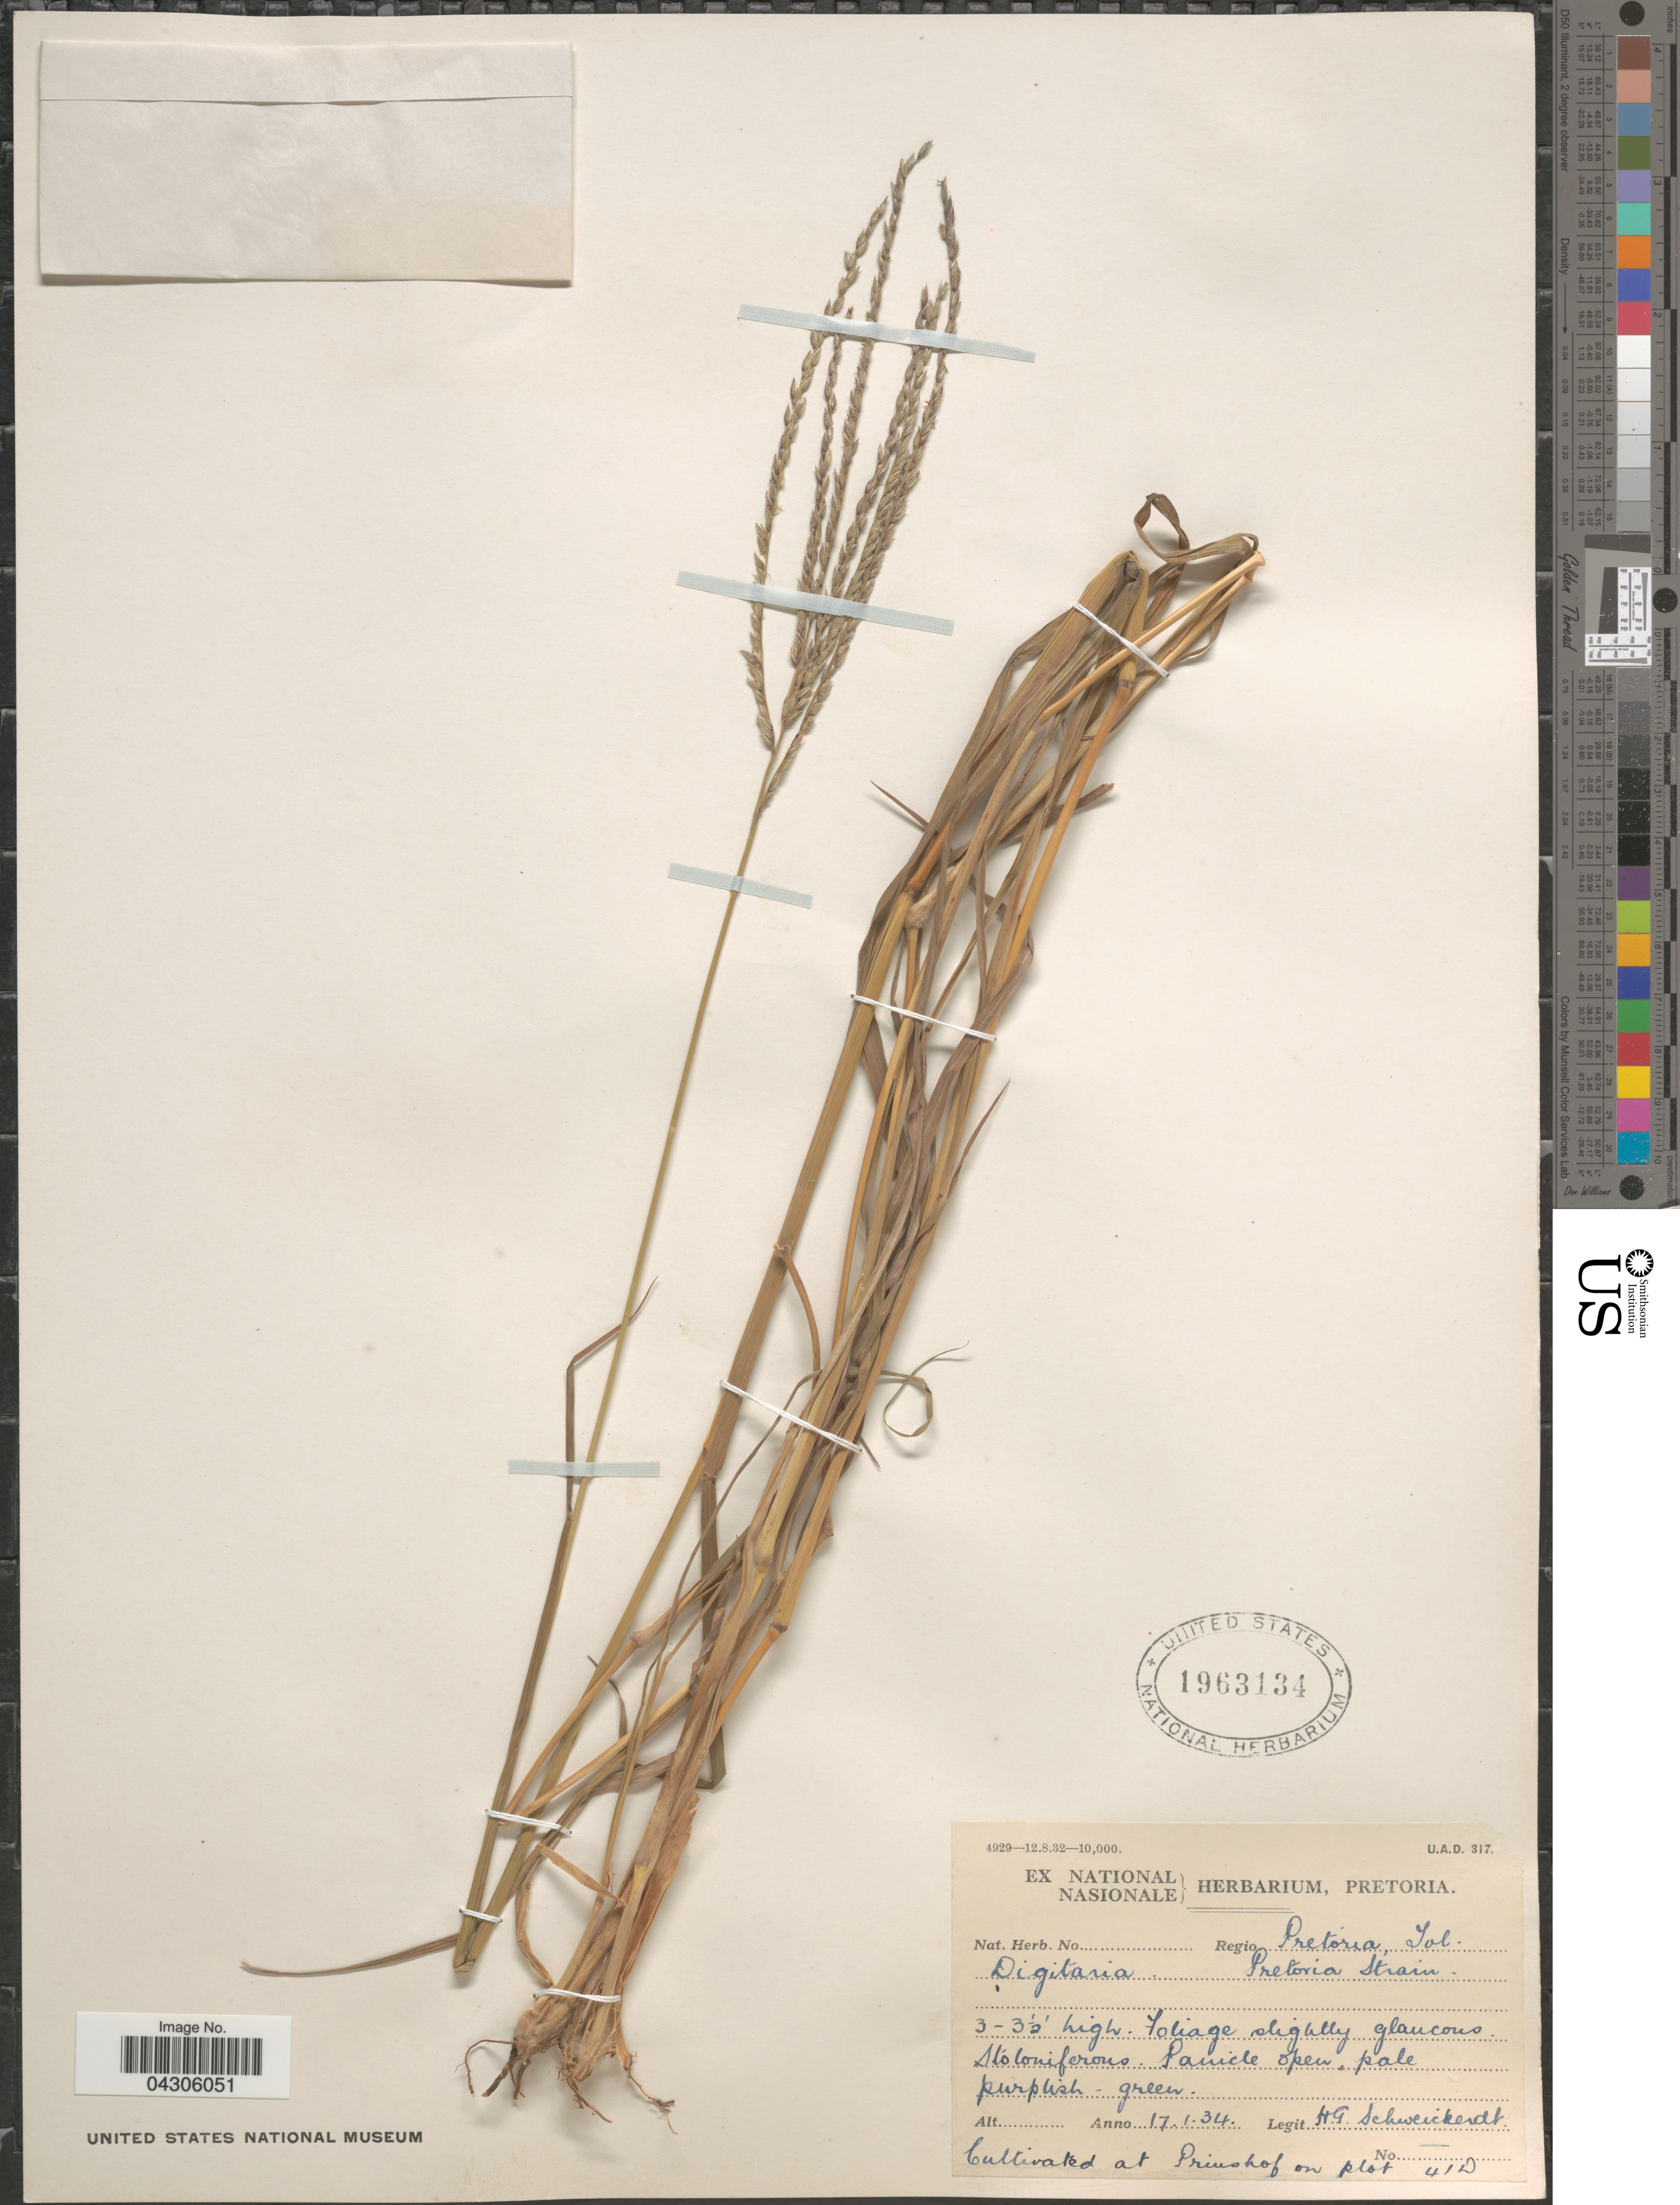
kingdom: Plantae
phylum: Tracheophyta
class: Liliopsida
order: Poales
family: Poaceae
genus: Digitaria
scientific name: Digitaria sp.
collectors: H. Schweickerdt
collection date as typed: Transcribed d/m/y: 17/1/34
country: South Africa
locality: Cultivated at Prinshof on plot 41D.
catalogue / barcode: US 1963134